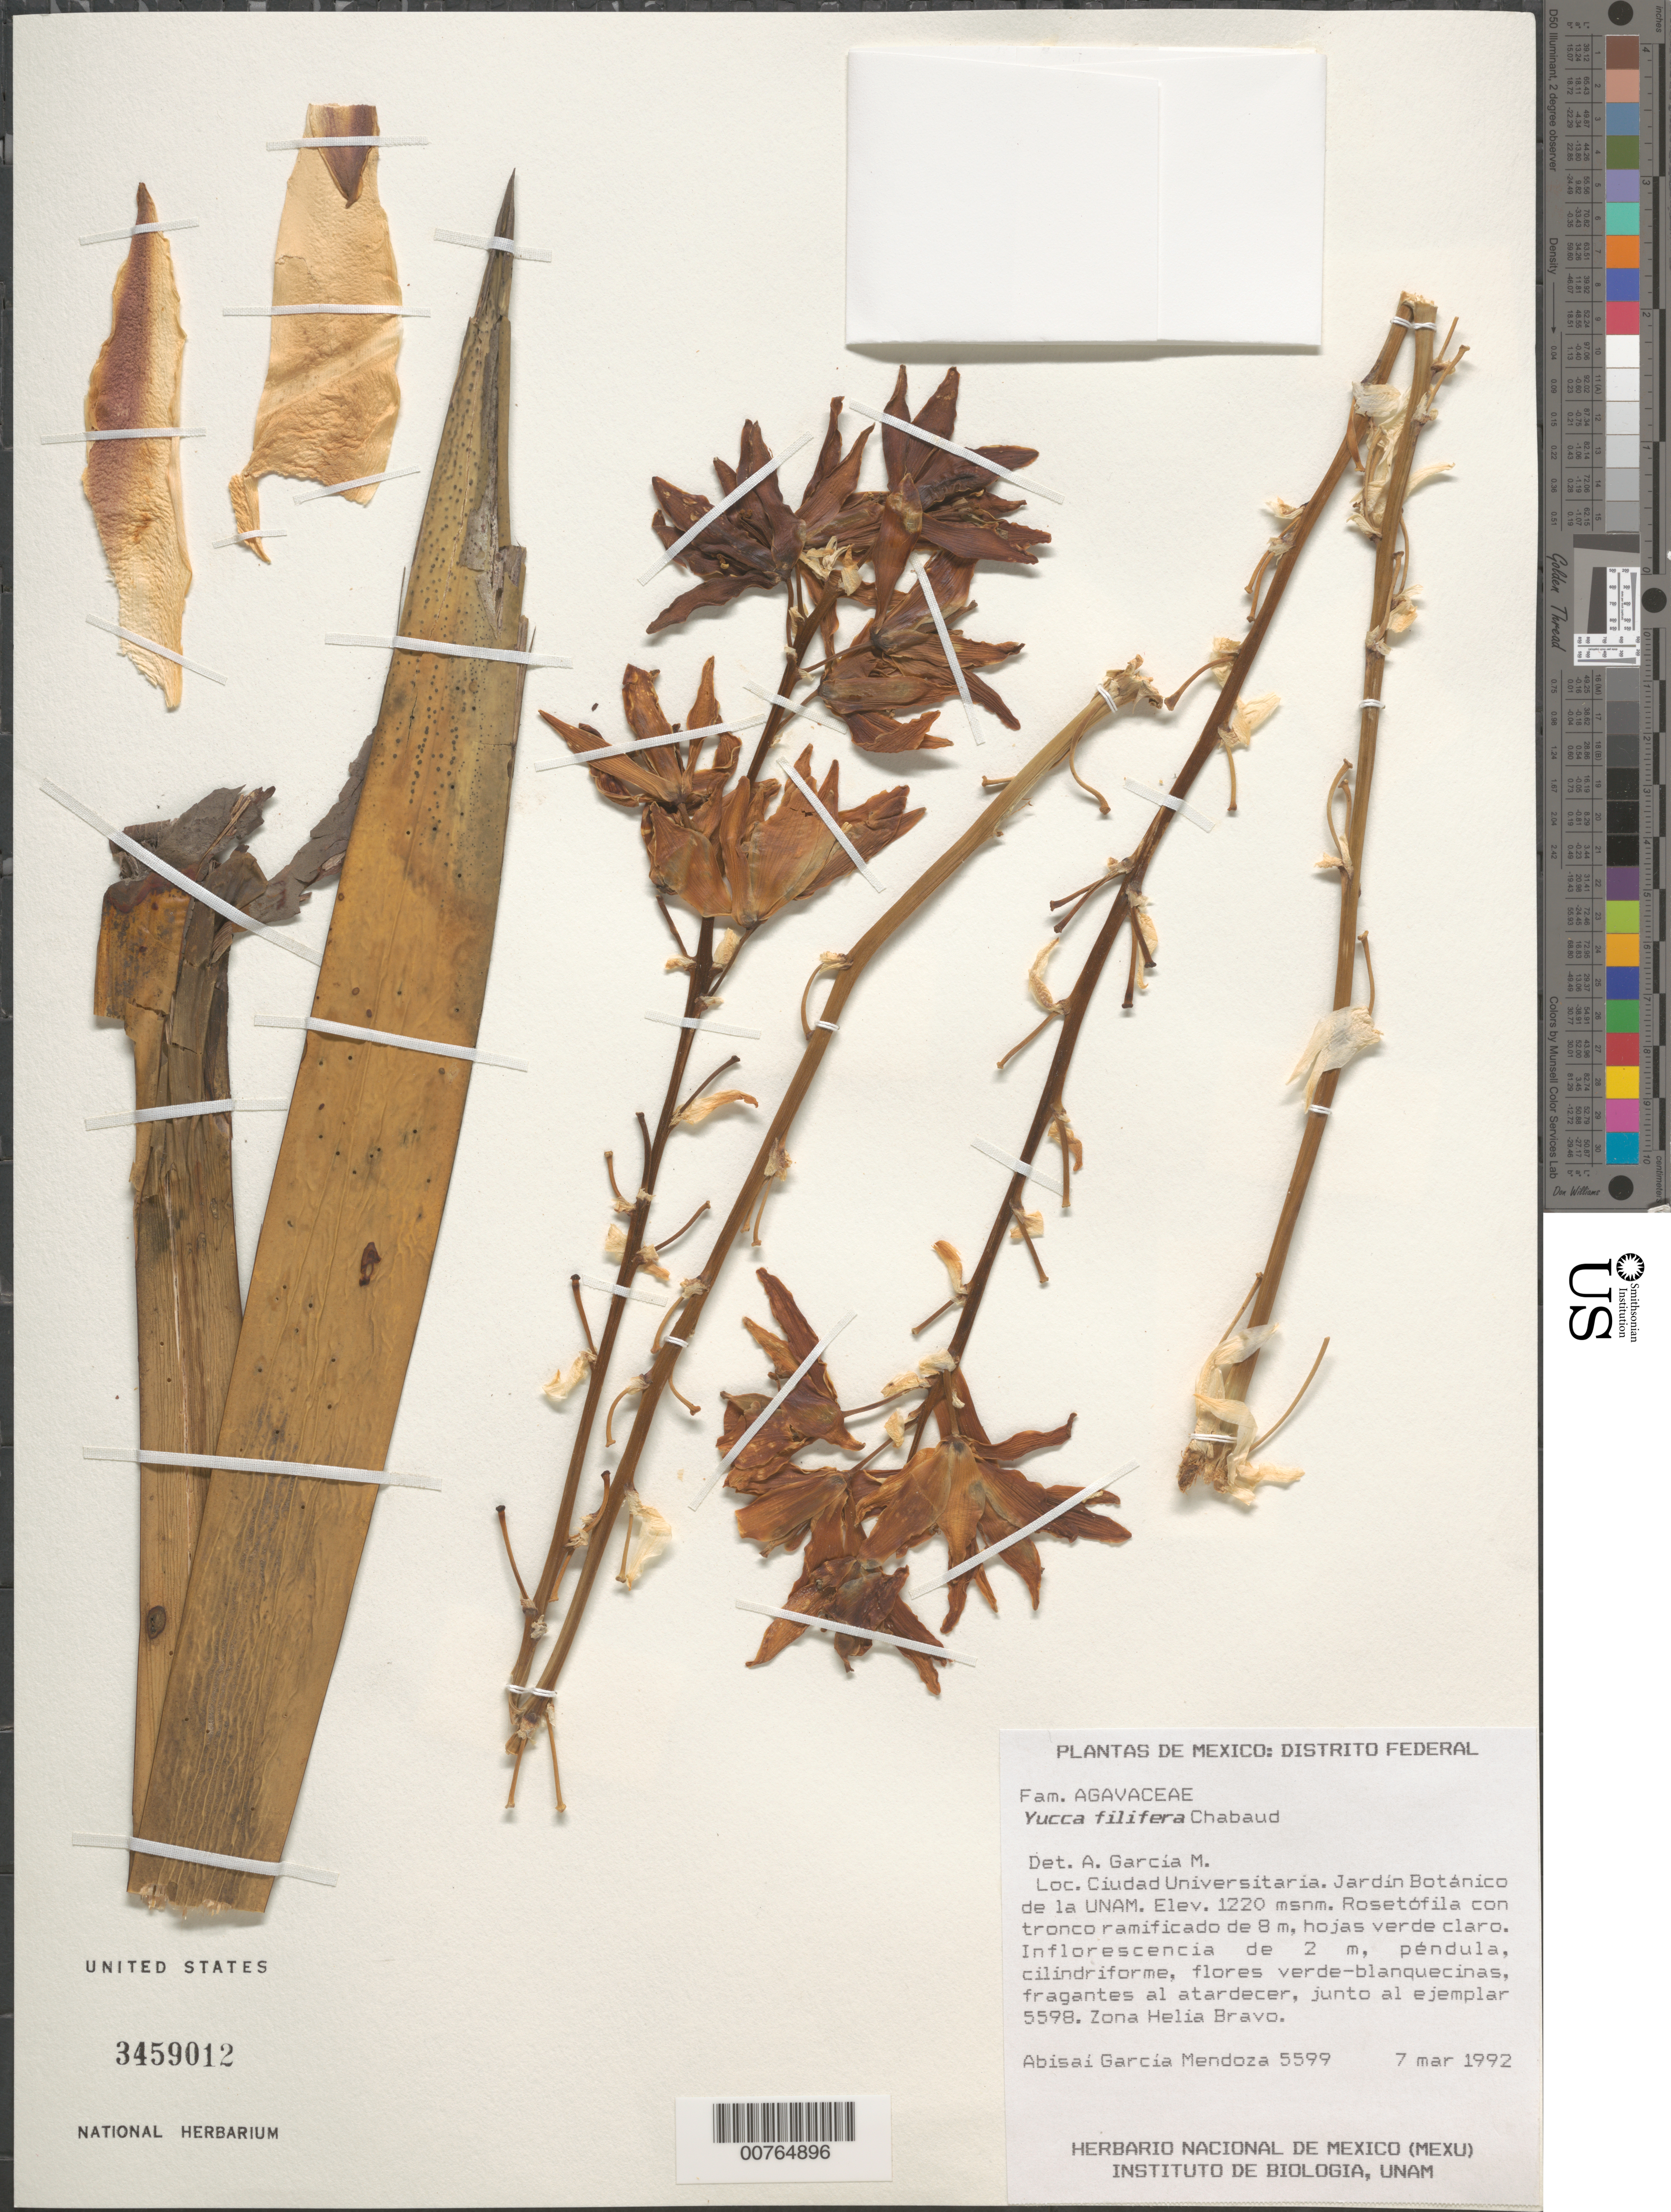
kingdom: Plantae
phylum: Tracheophyta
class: Liliopsida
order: Asparagales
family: Asparagaceae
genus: Yucca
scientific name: Yucca filifera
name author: Chabaud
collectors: A. García-Mendoza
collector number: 5599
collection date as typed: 07 Mar 1992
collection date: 1992-03-07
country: Mexico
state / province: Distrito Federal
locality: Jardin Botanico de la UNAM, Ciudad Universitaria.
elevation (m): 1220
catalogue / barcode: US 3459012